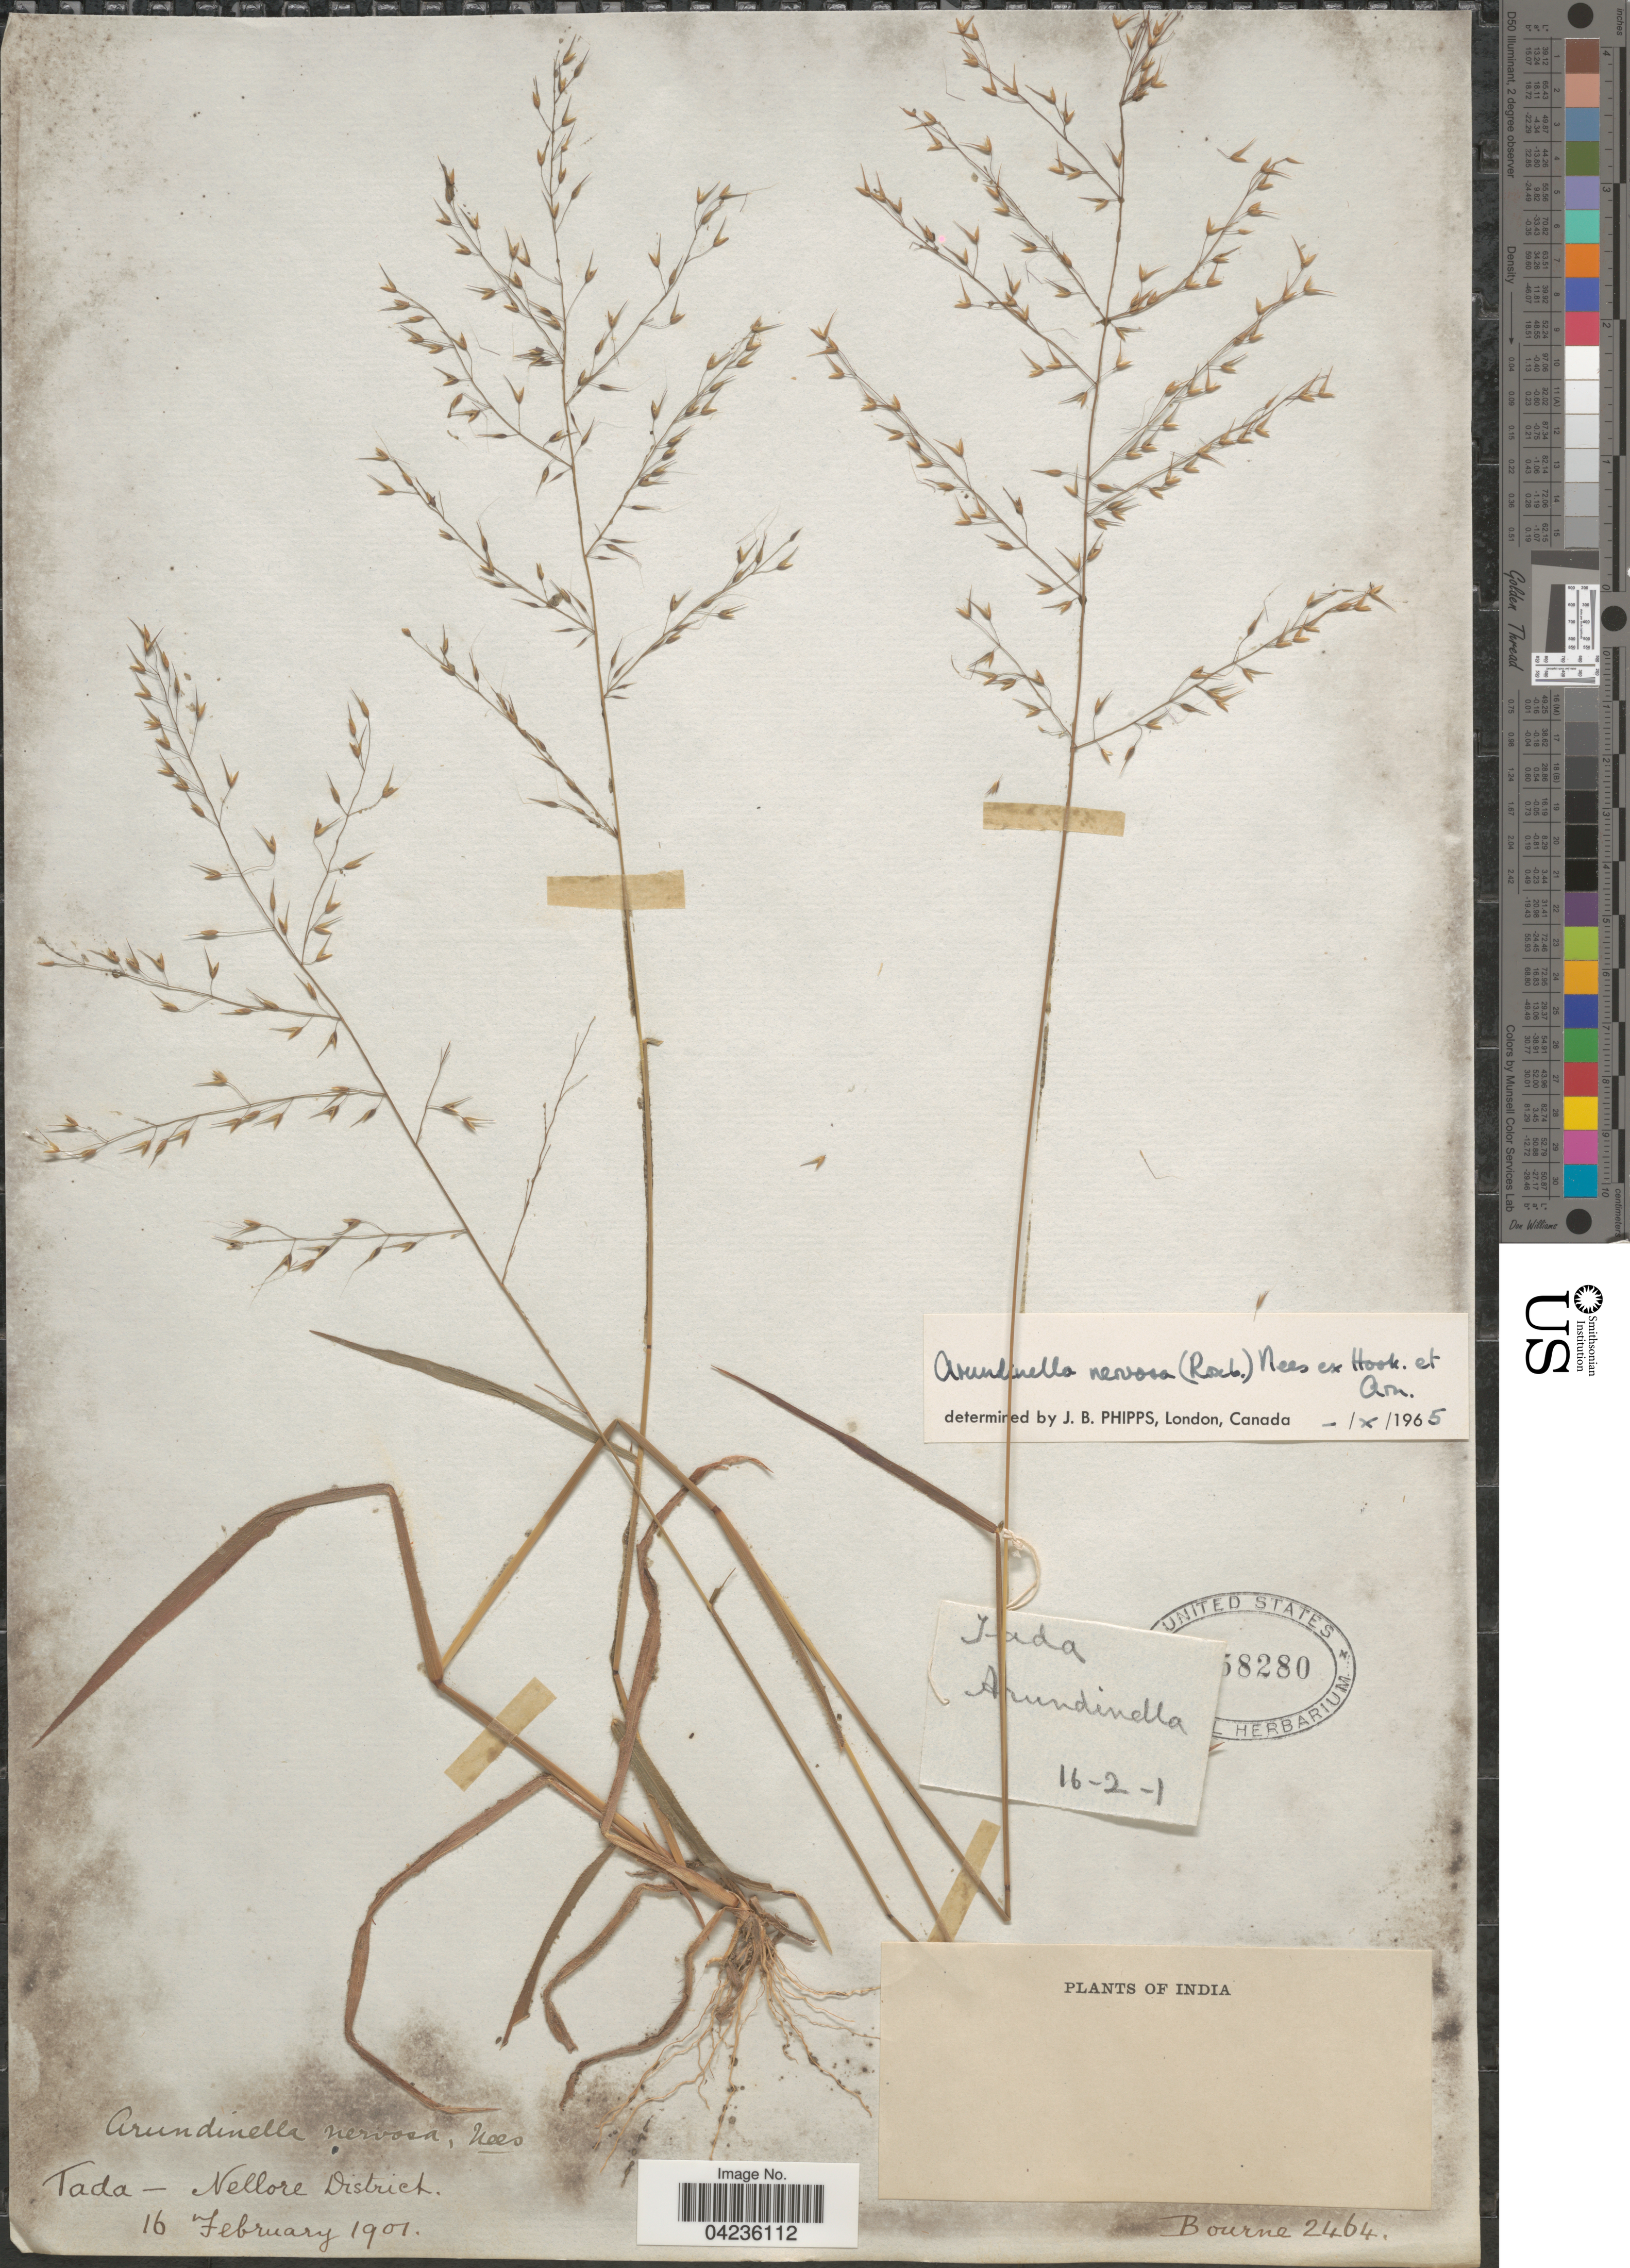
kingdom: Plantae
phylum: Tracheophyta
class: Liliopsida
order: Poales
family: Poaceae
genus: Arundinella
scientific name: Arundinella nervosa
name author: (Roxb.) Nees ex Hook. & Arn.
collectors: -- Bourne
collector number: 2464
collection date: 1901-02-16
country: India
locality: Tada - Nellore District.